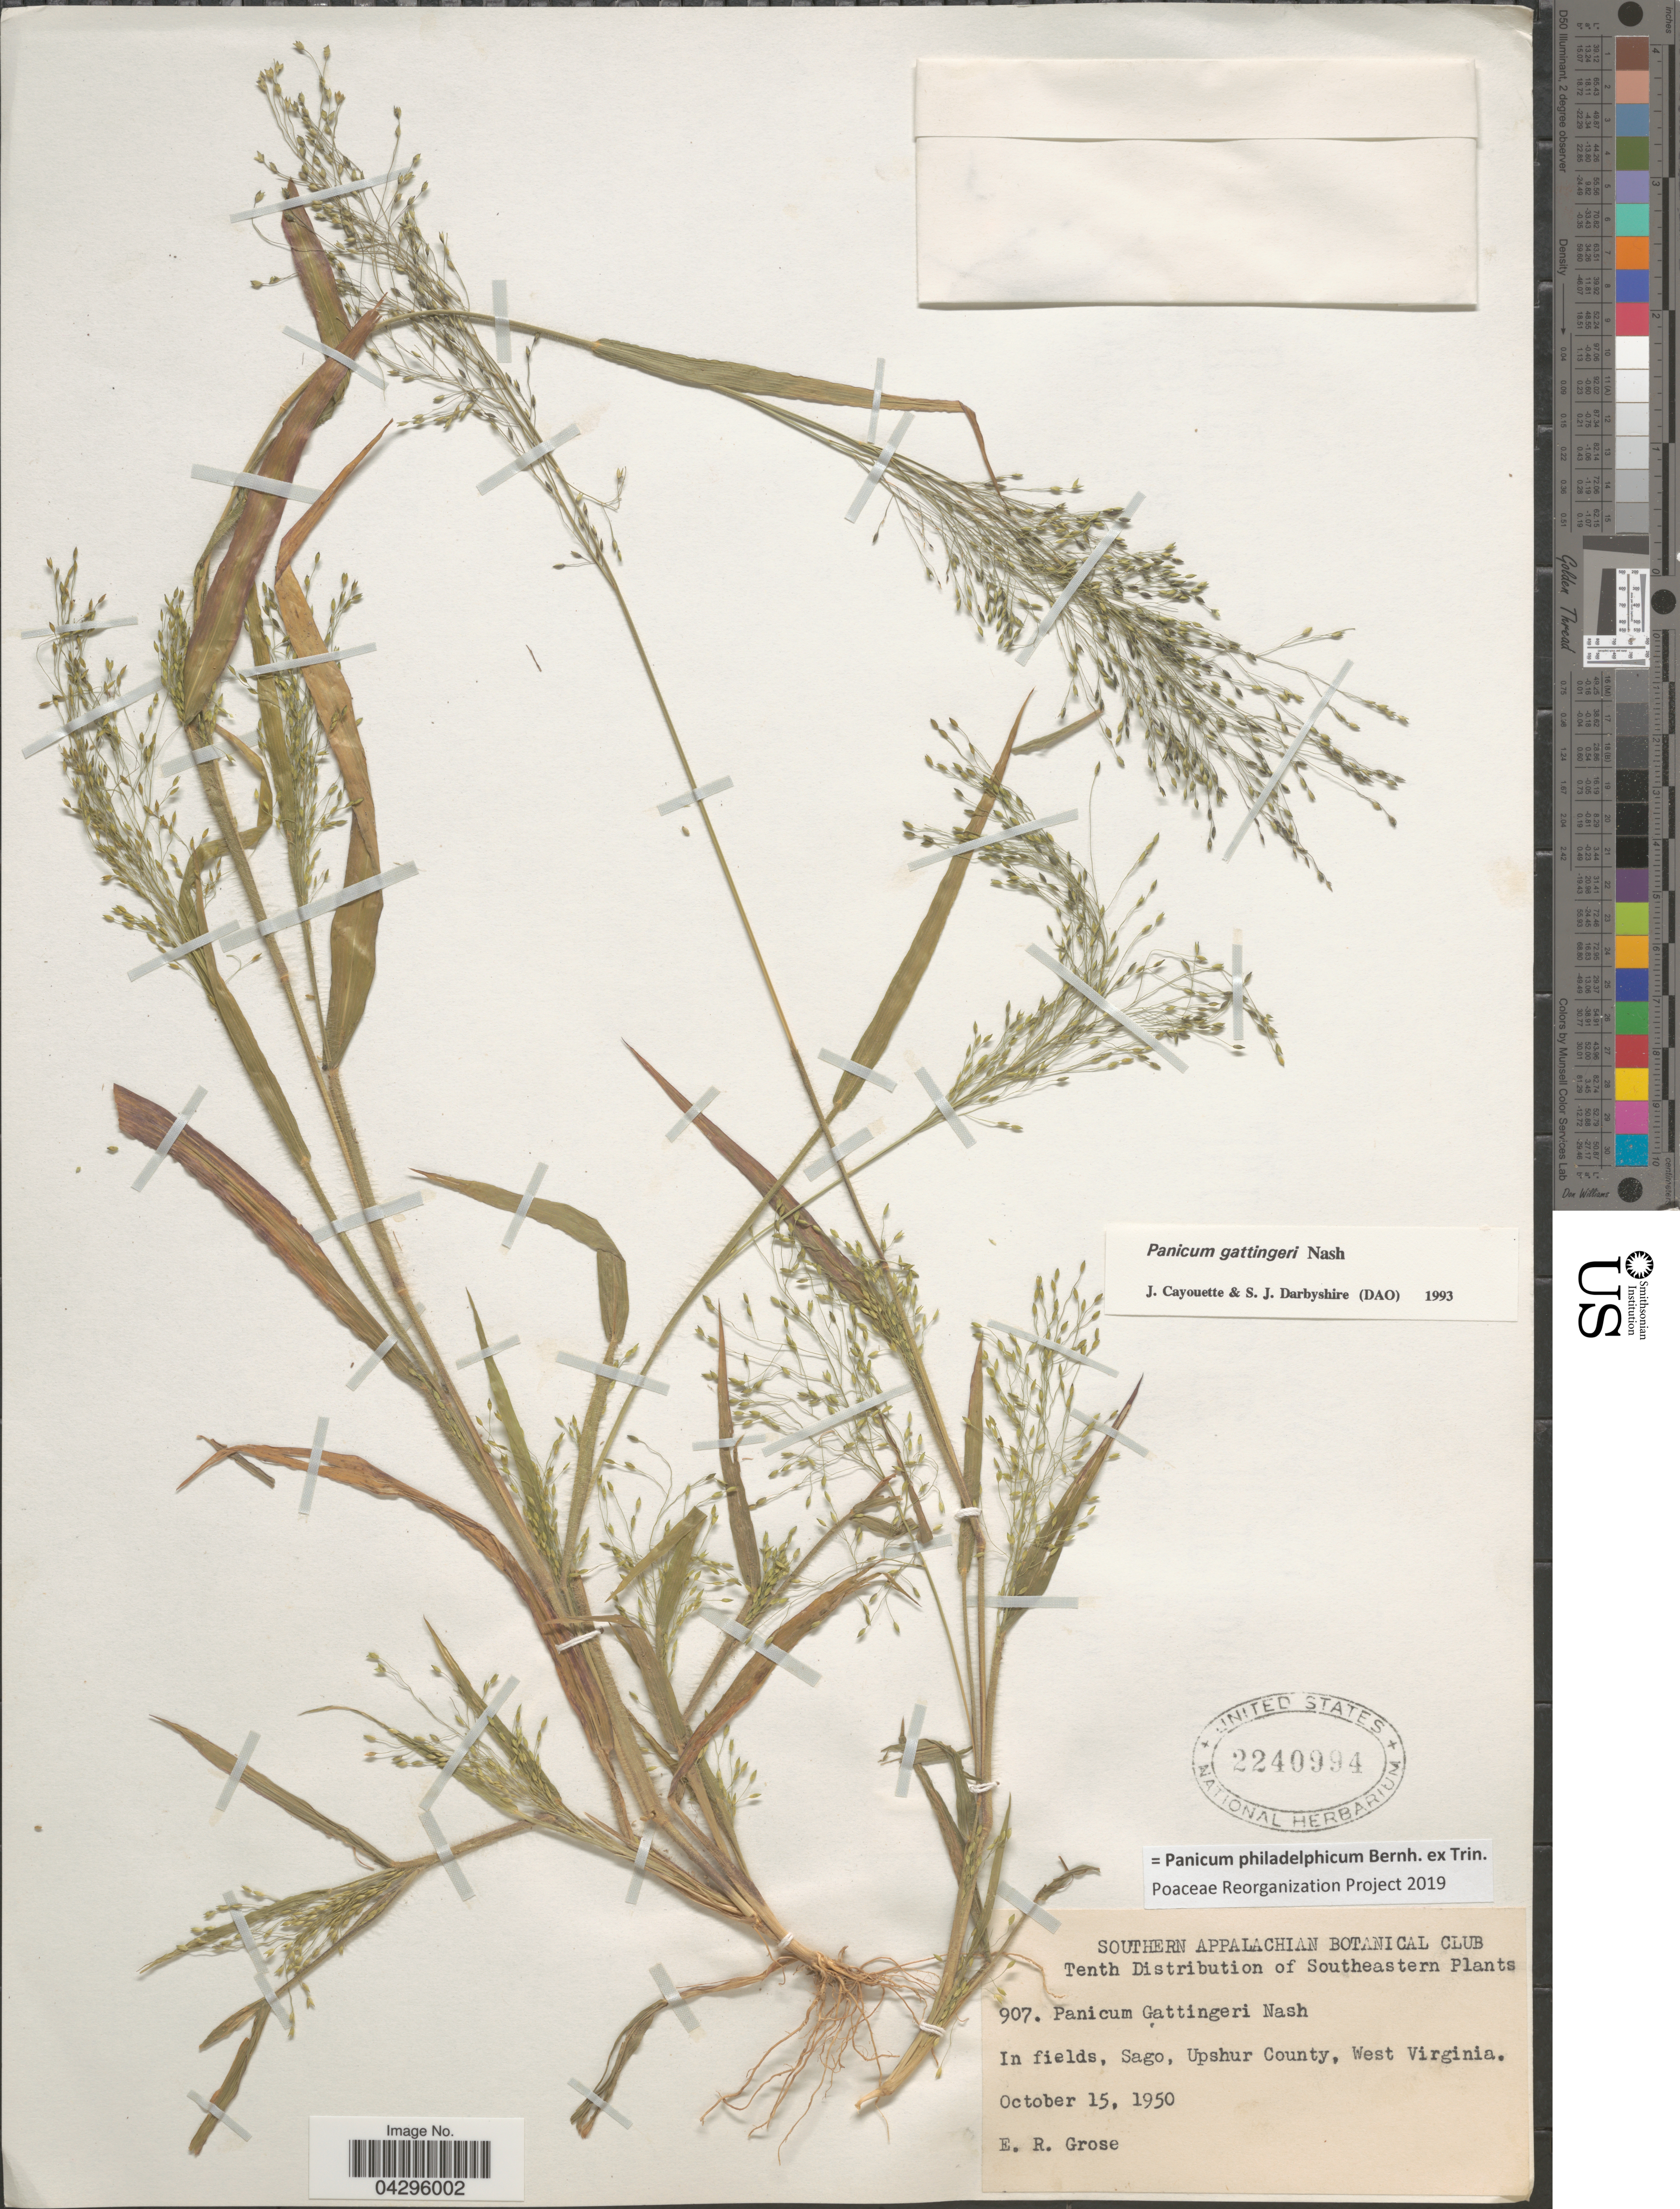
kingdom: Plantae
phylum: Tracheophyta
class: Liliopsida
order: Poales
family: Poaceae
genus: Panicum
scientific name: Panicum philadelphicum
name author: Bernh. ex Trin.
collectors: E. Grose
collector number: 907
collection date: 1950-10-15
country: United States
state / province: West Virginia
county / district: Upshur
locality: Southeastern. In fields, Sago, Upshur County.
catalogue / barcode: US 2240994